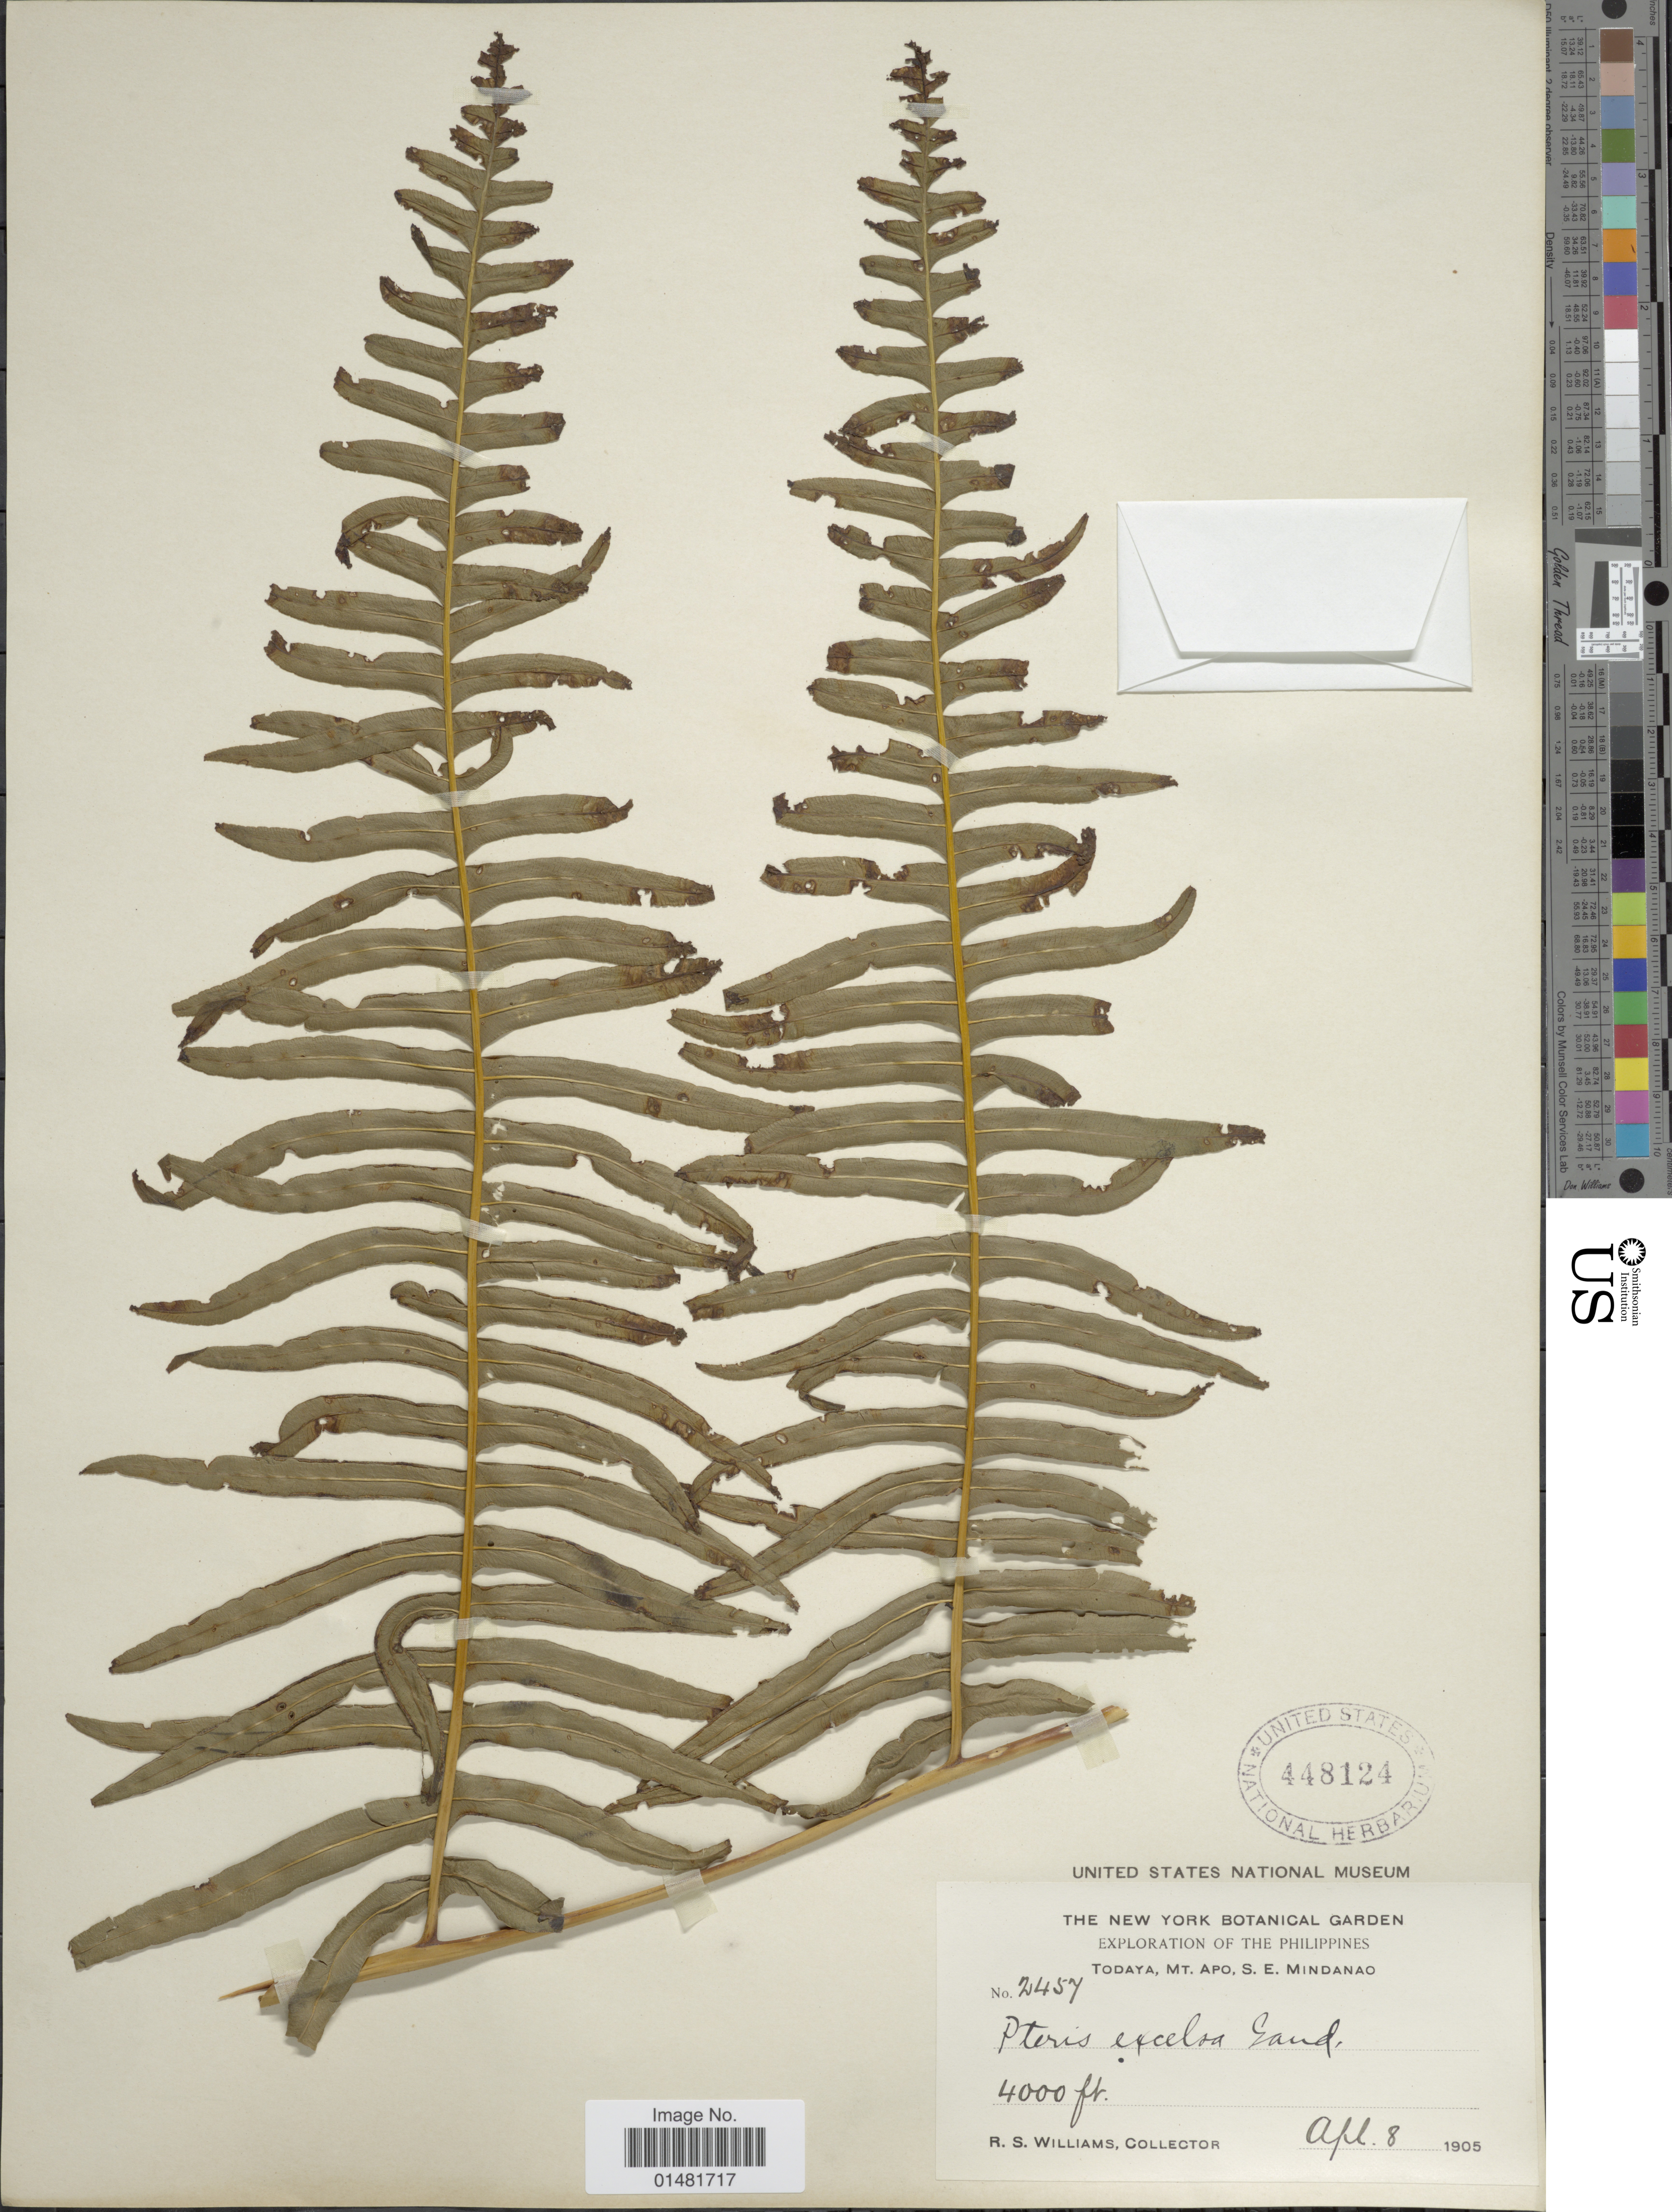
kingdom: Plantae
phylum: Tracheophyta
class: Polypodiopsida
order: Polypodiales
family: Pteridaceae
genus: Pteris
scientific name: Pteris excelsa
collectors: R. S. Williams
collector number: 2457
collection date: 1905-04-08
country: Philippines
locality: Todaya, Mt. Apo, S.E. Mindanao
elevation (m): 1219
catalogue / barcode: US 448124